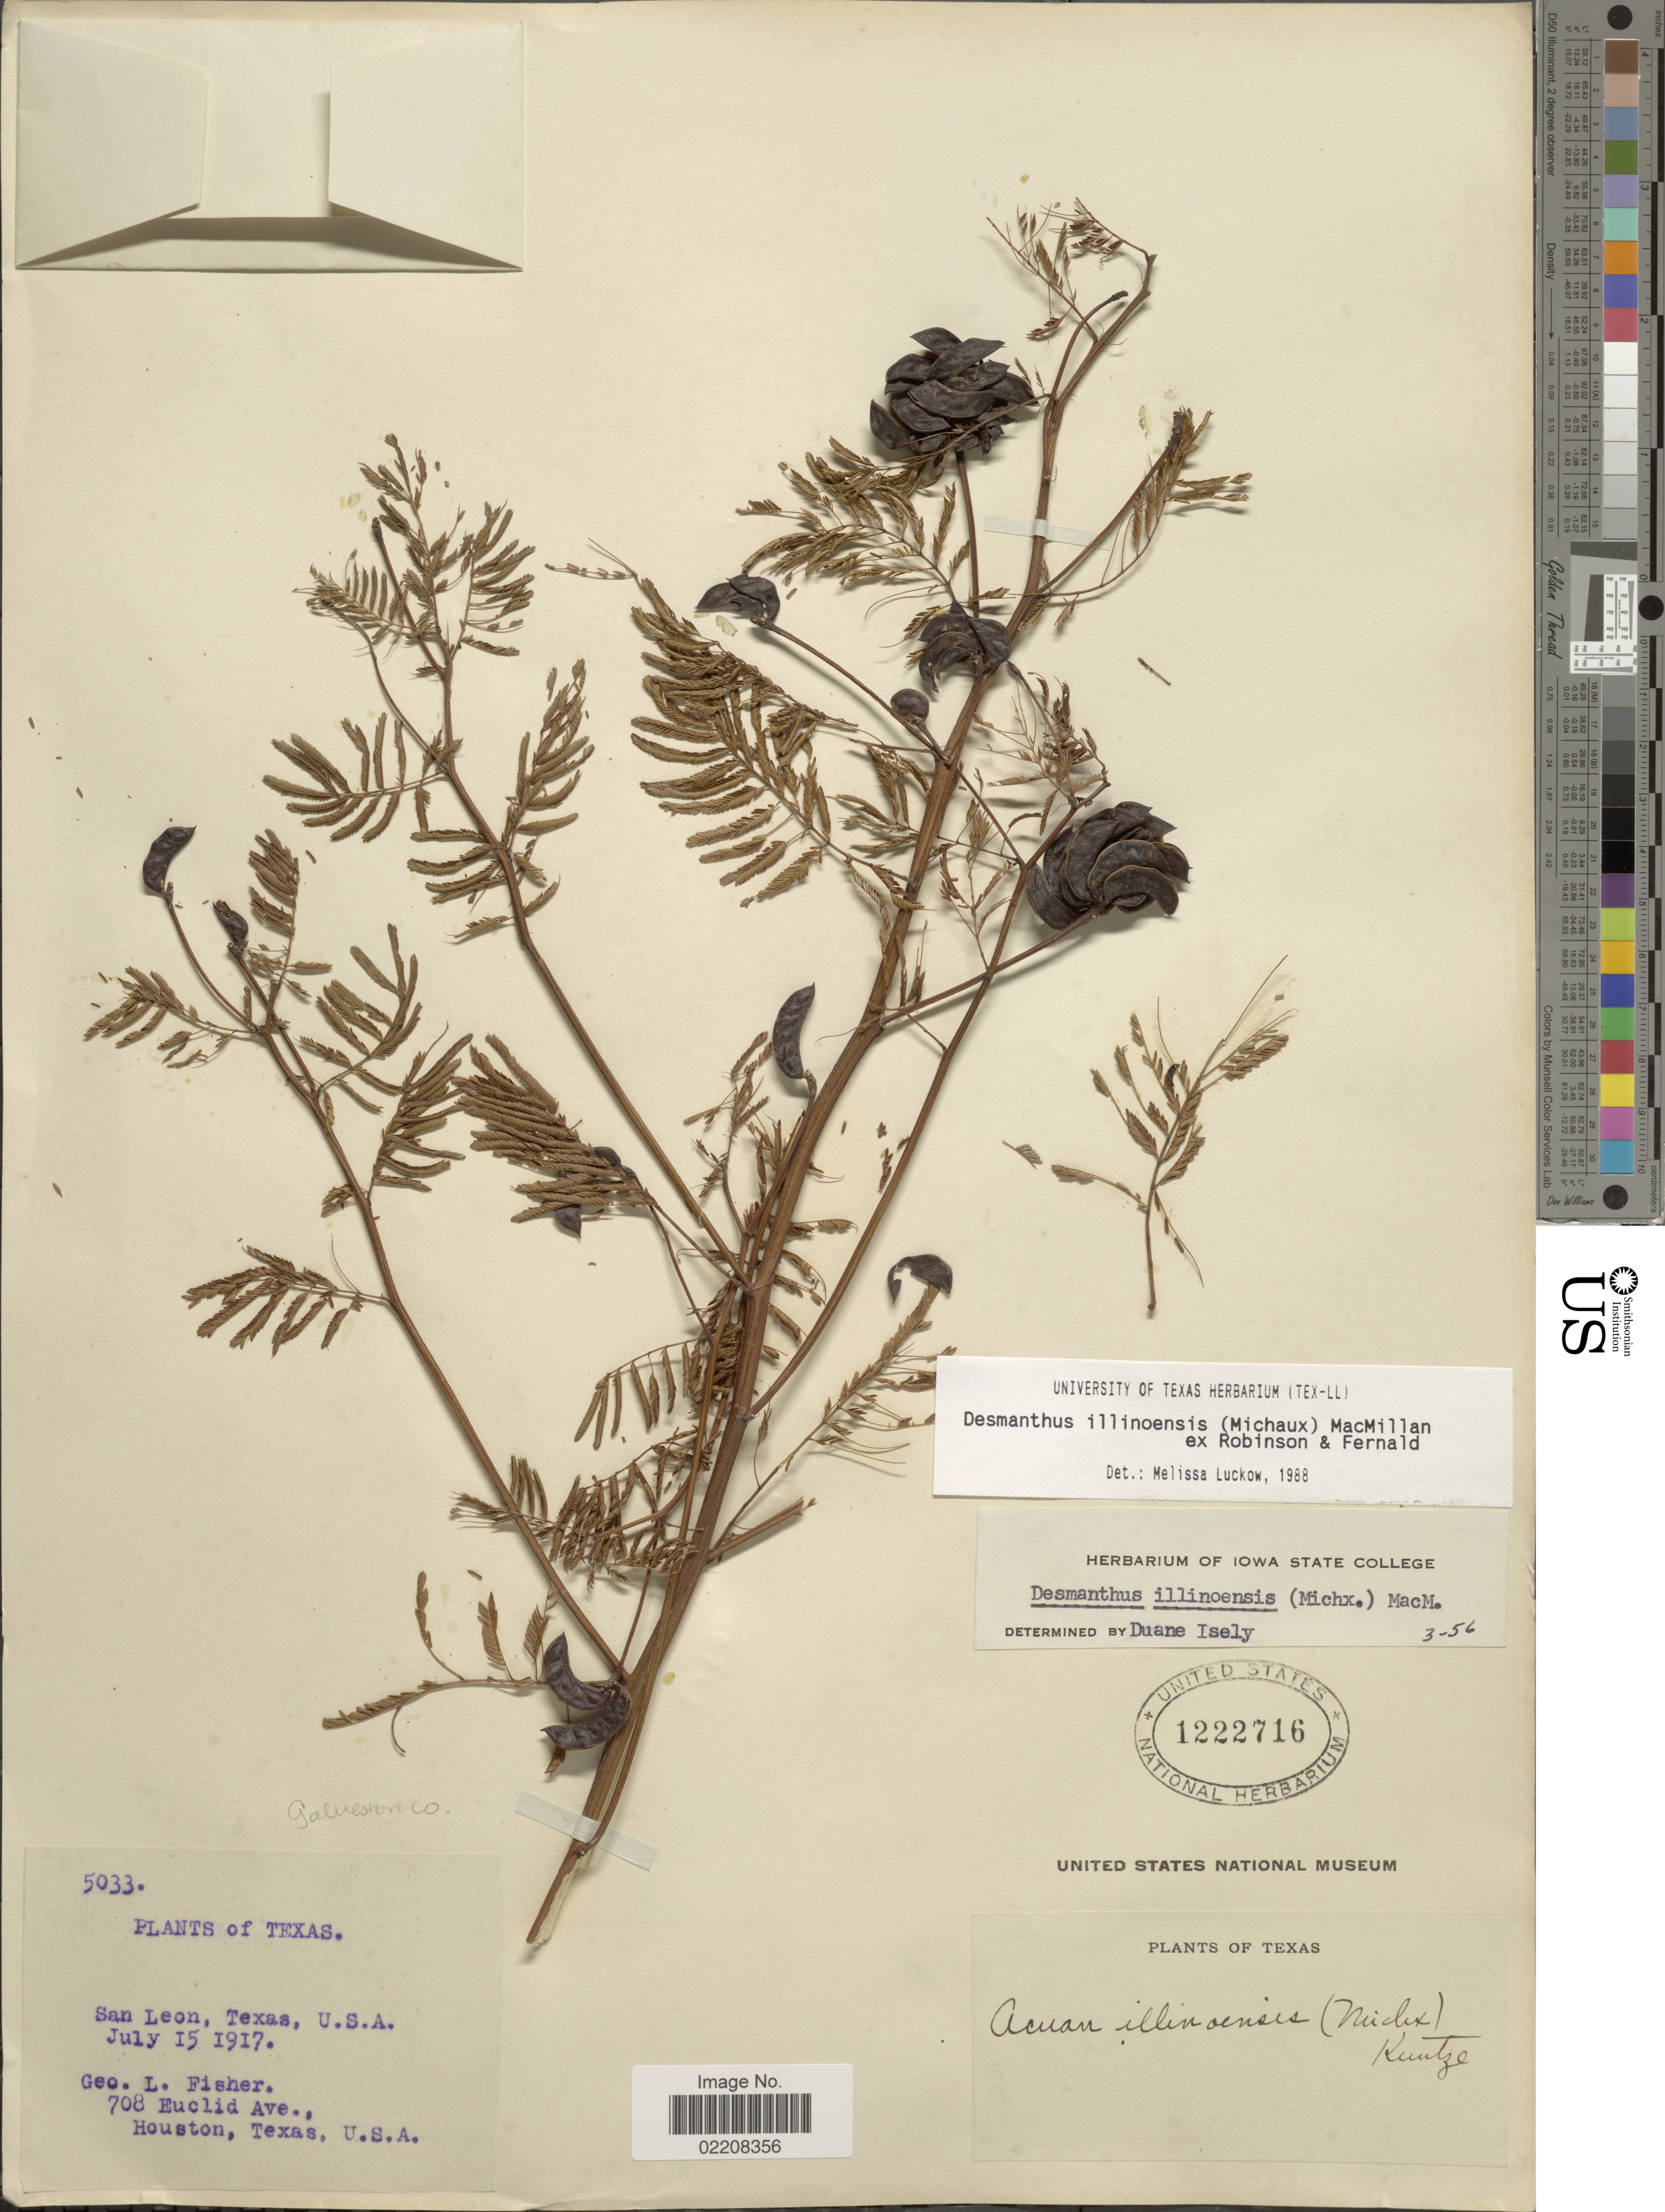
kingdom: Plantae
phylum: Tracheophyta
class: Magnoliopsida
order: Fabales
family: Fabaceae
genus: Desmanthus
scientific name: Desmanthus illinoensis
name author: (Michx.) MacMill.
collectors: G. L. Fisher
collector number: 5033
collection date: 1917-07-15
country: United States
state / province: Texas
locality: San Leon, Texas, U.S.A. Galveston Co.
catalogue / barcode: US 1222716